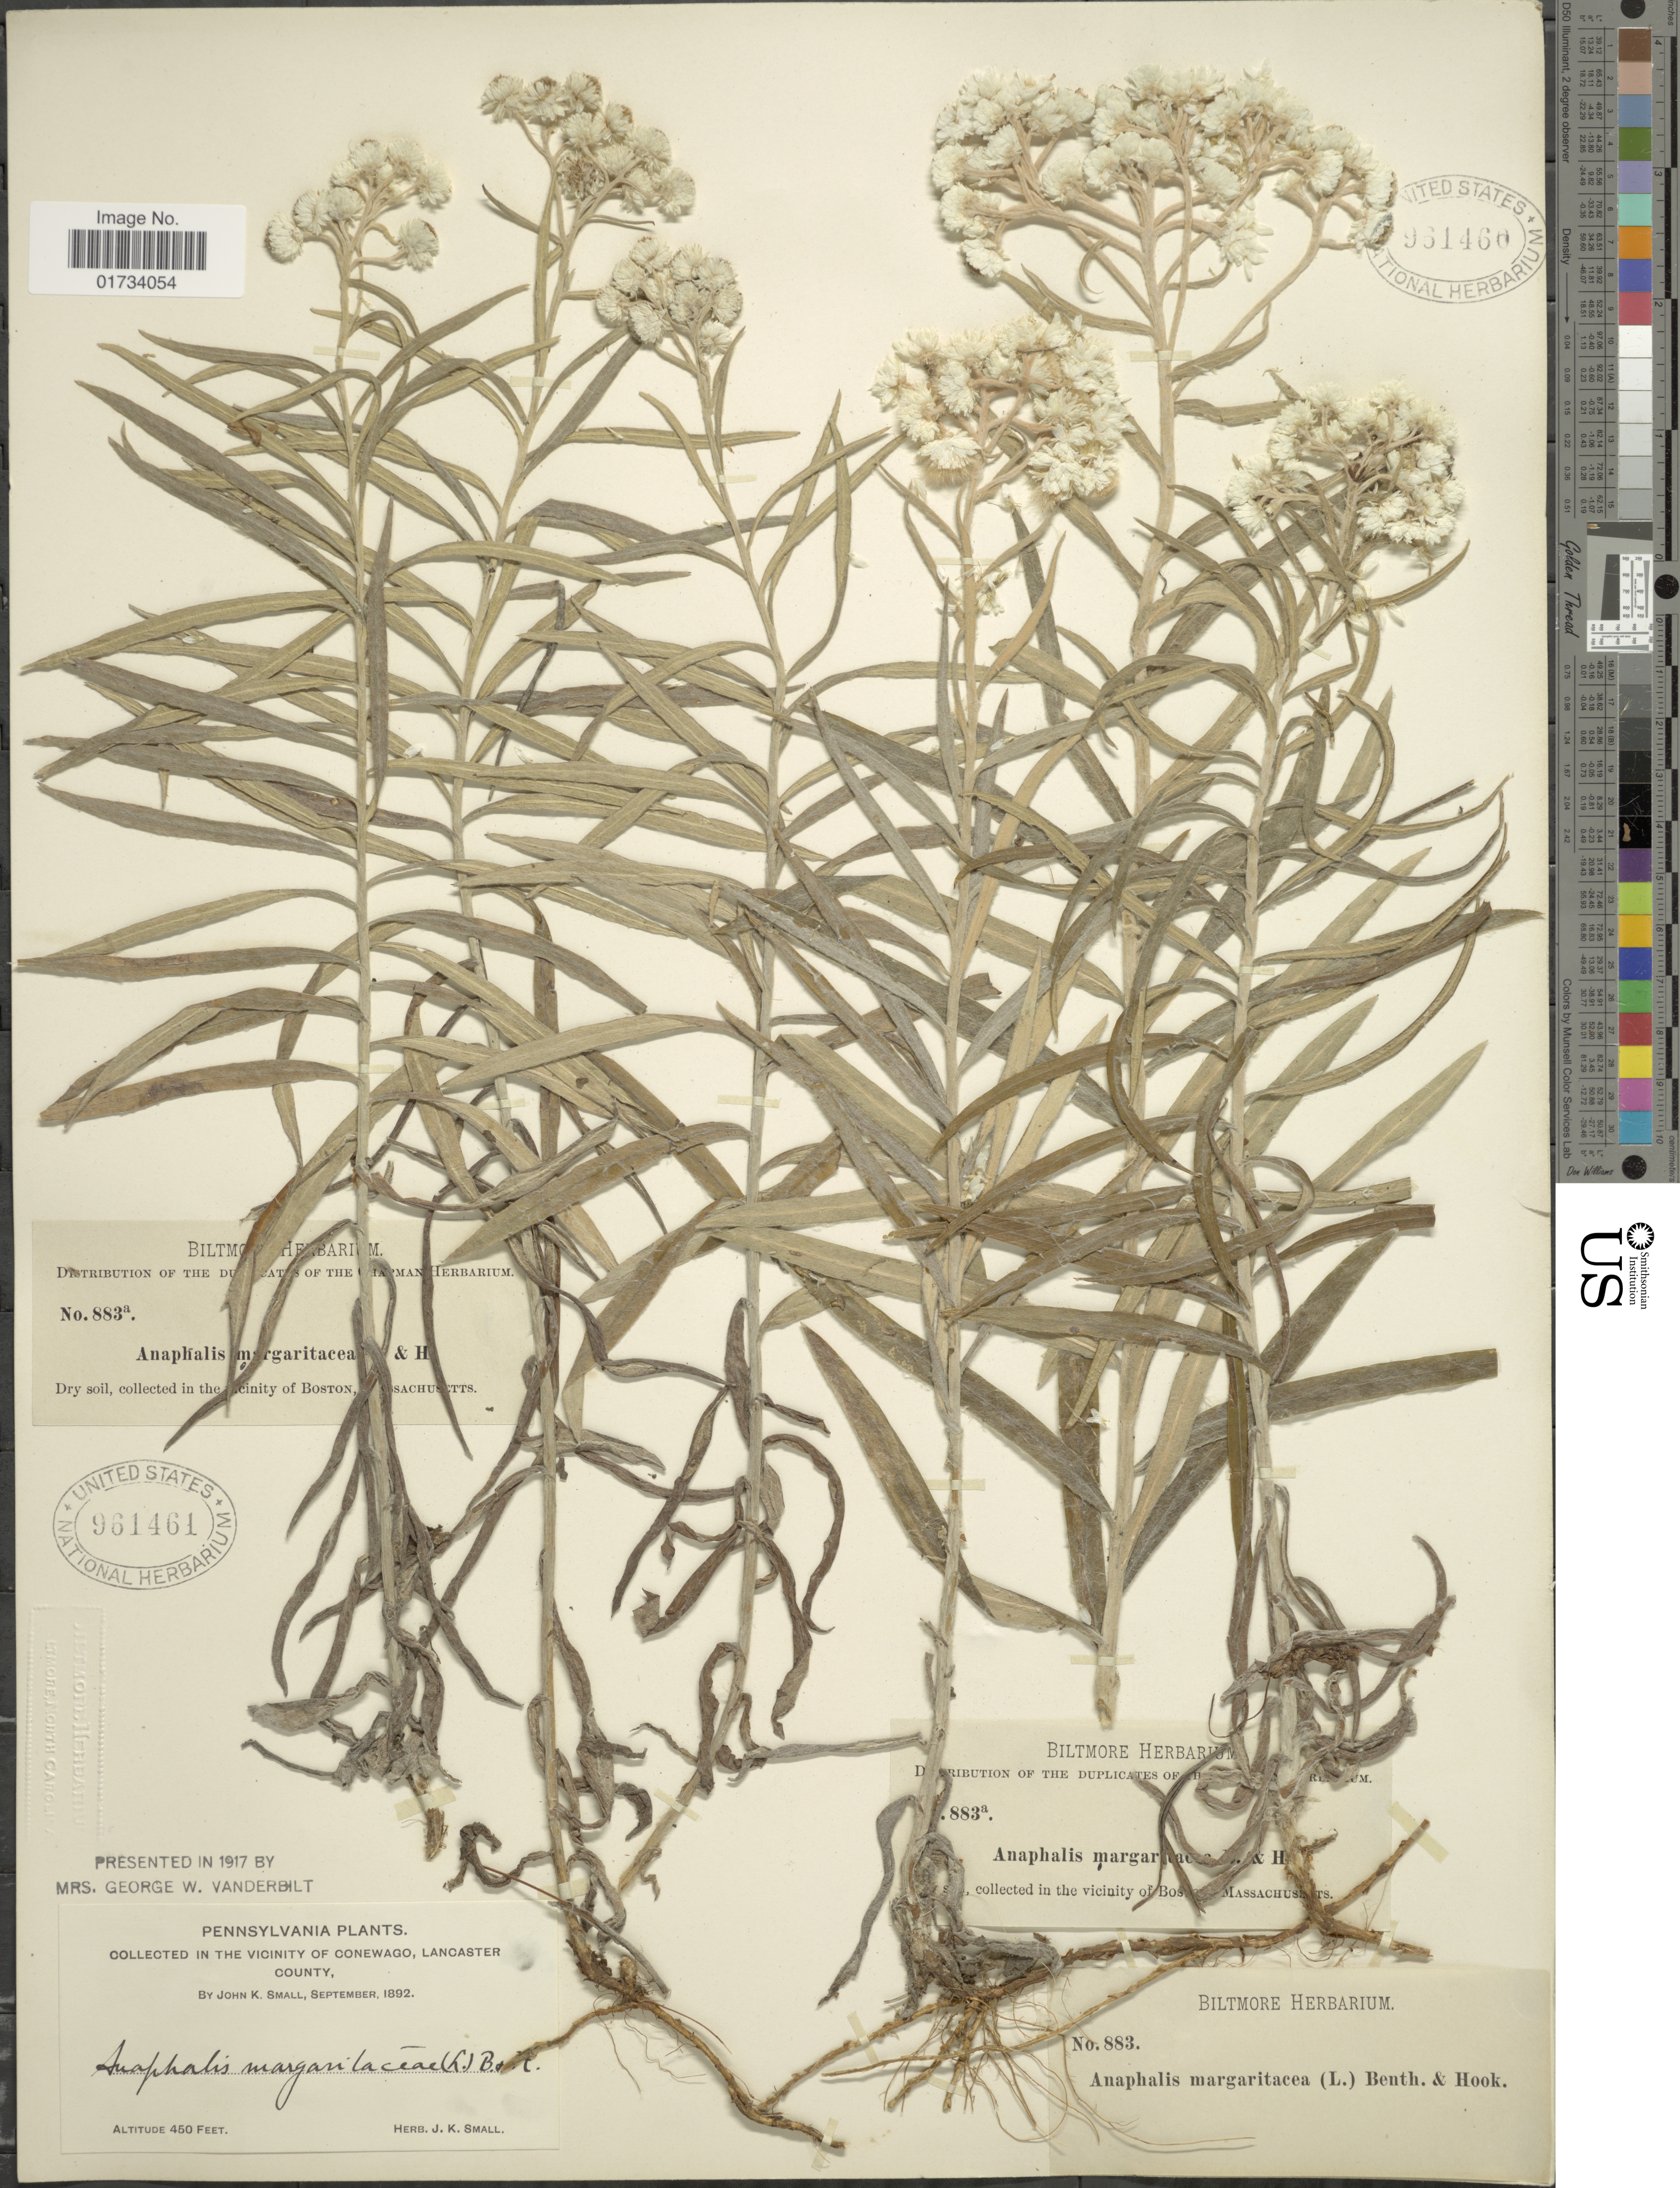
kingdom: Plantae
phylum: Tracheophyta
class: Magnoliopsida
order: Asterales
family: Asteraceae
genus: Anaphalis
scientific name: Anaphalis margaritacea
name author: (L.) Benth. & Hook. f.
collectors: J. K. Small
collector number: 883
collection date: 1892-09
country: United States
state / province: Pennsylvania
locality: Vicinity of Conewago, Lancaster County, dry soil, in the vicinity of Boston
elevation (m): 137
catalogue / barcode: US 961461-2